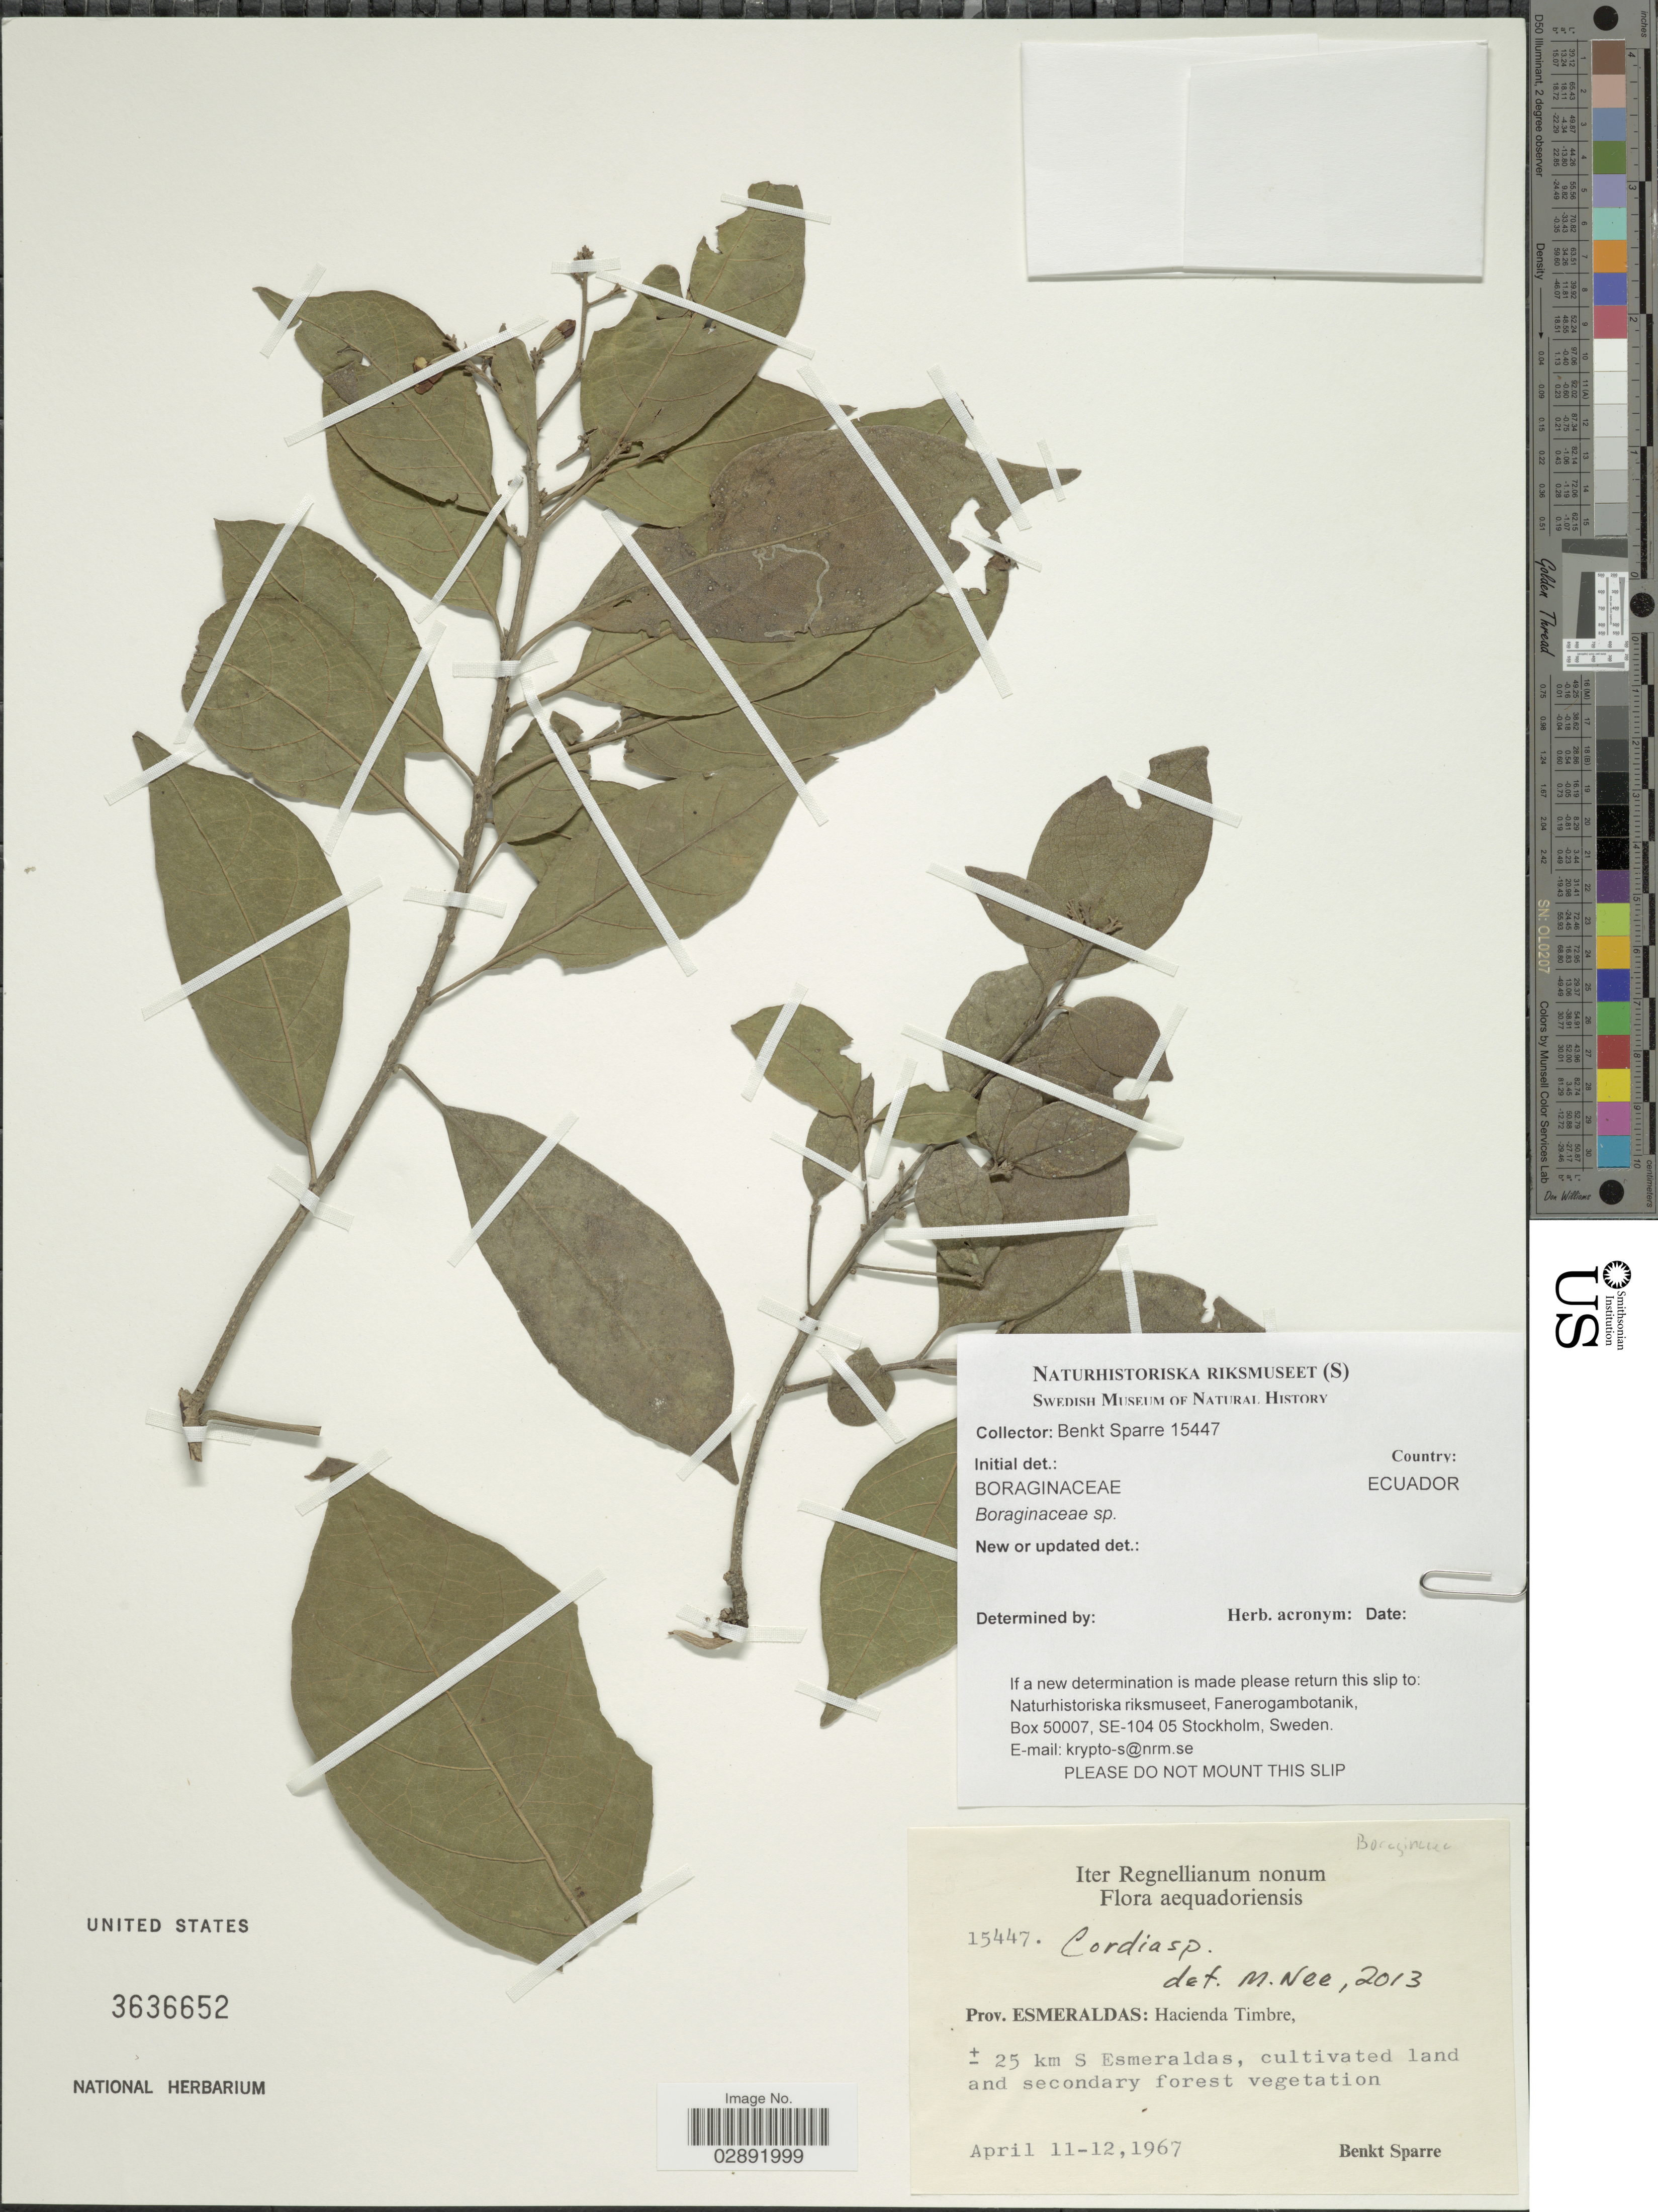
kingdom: Plantae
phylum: Tracheophyta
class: Magnoliopsida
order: Boraginales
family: Cordiaceae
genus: Cordia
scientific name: Cordia sp.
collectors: B. Sparre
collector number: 15447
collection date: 1967-04-11/1967-04-12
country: Ecuador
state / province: Esmeraldas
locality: Hacienda Timbre, ± 25 km S Esmeraldas.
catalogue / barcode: US 3636652